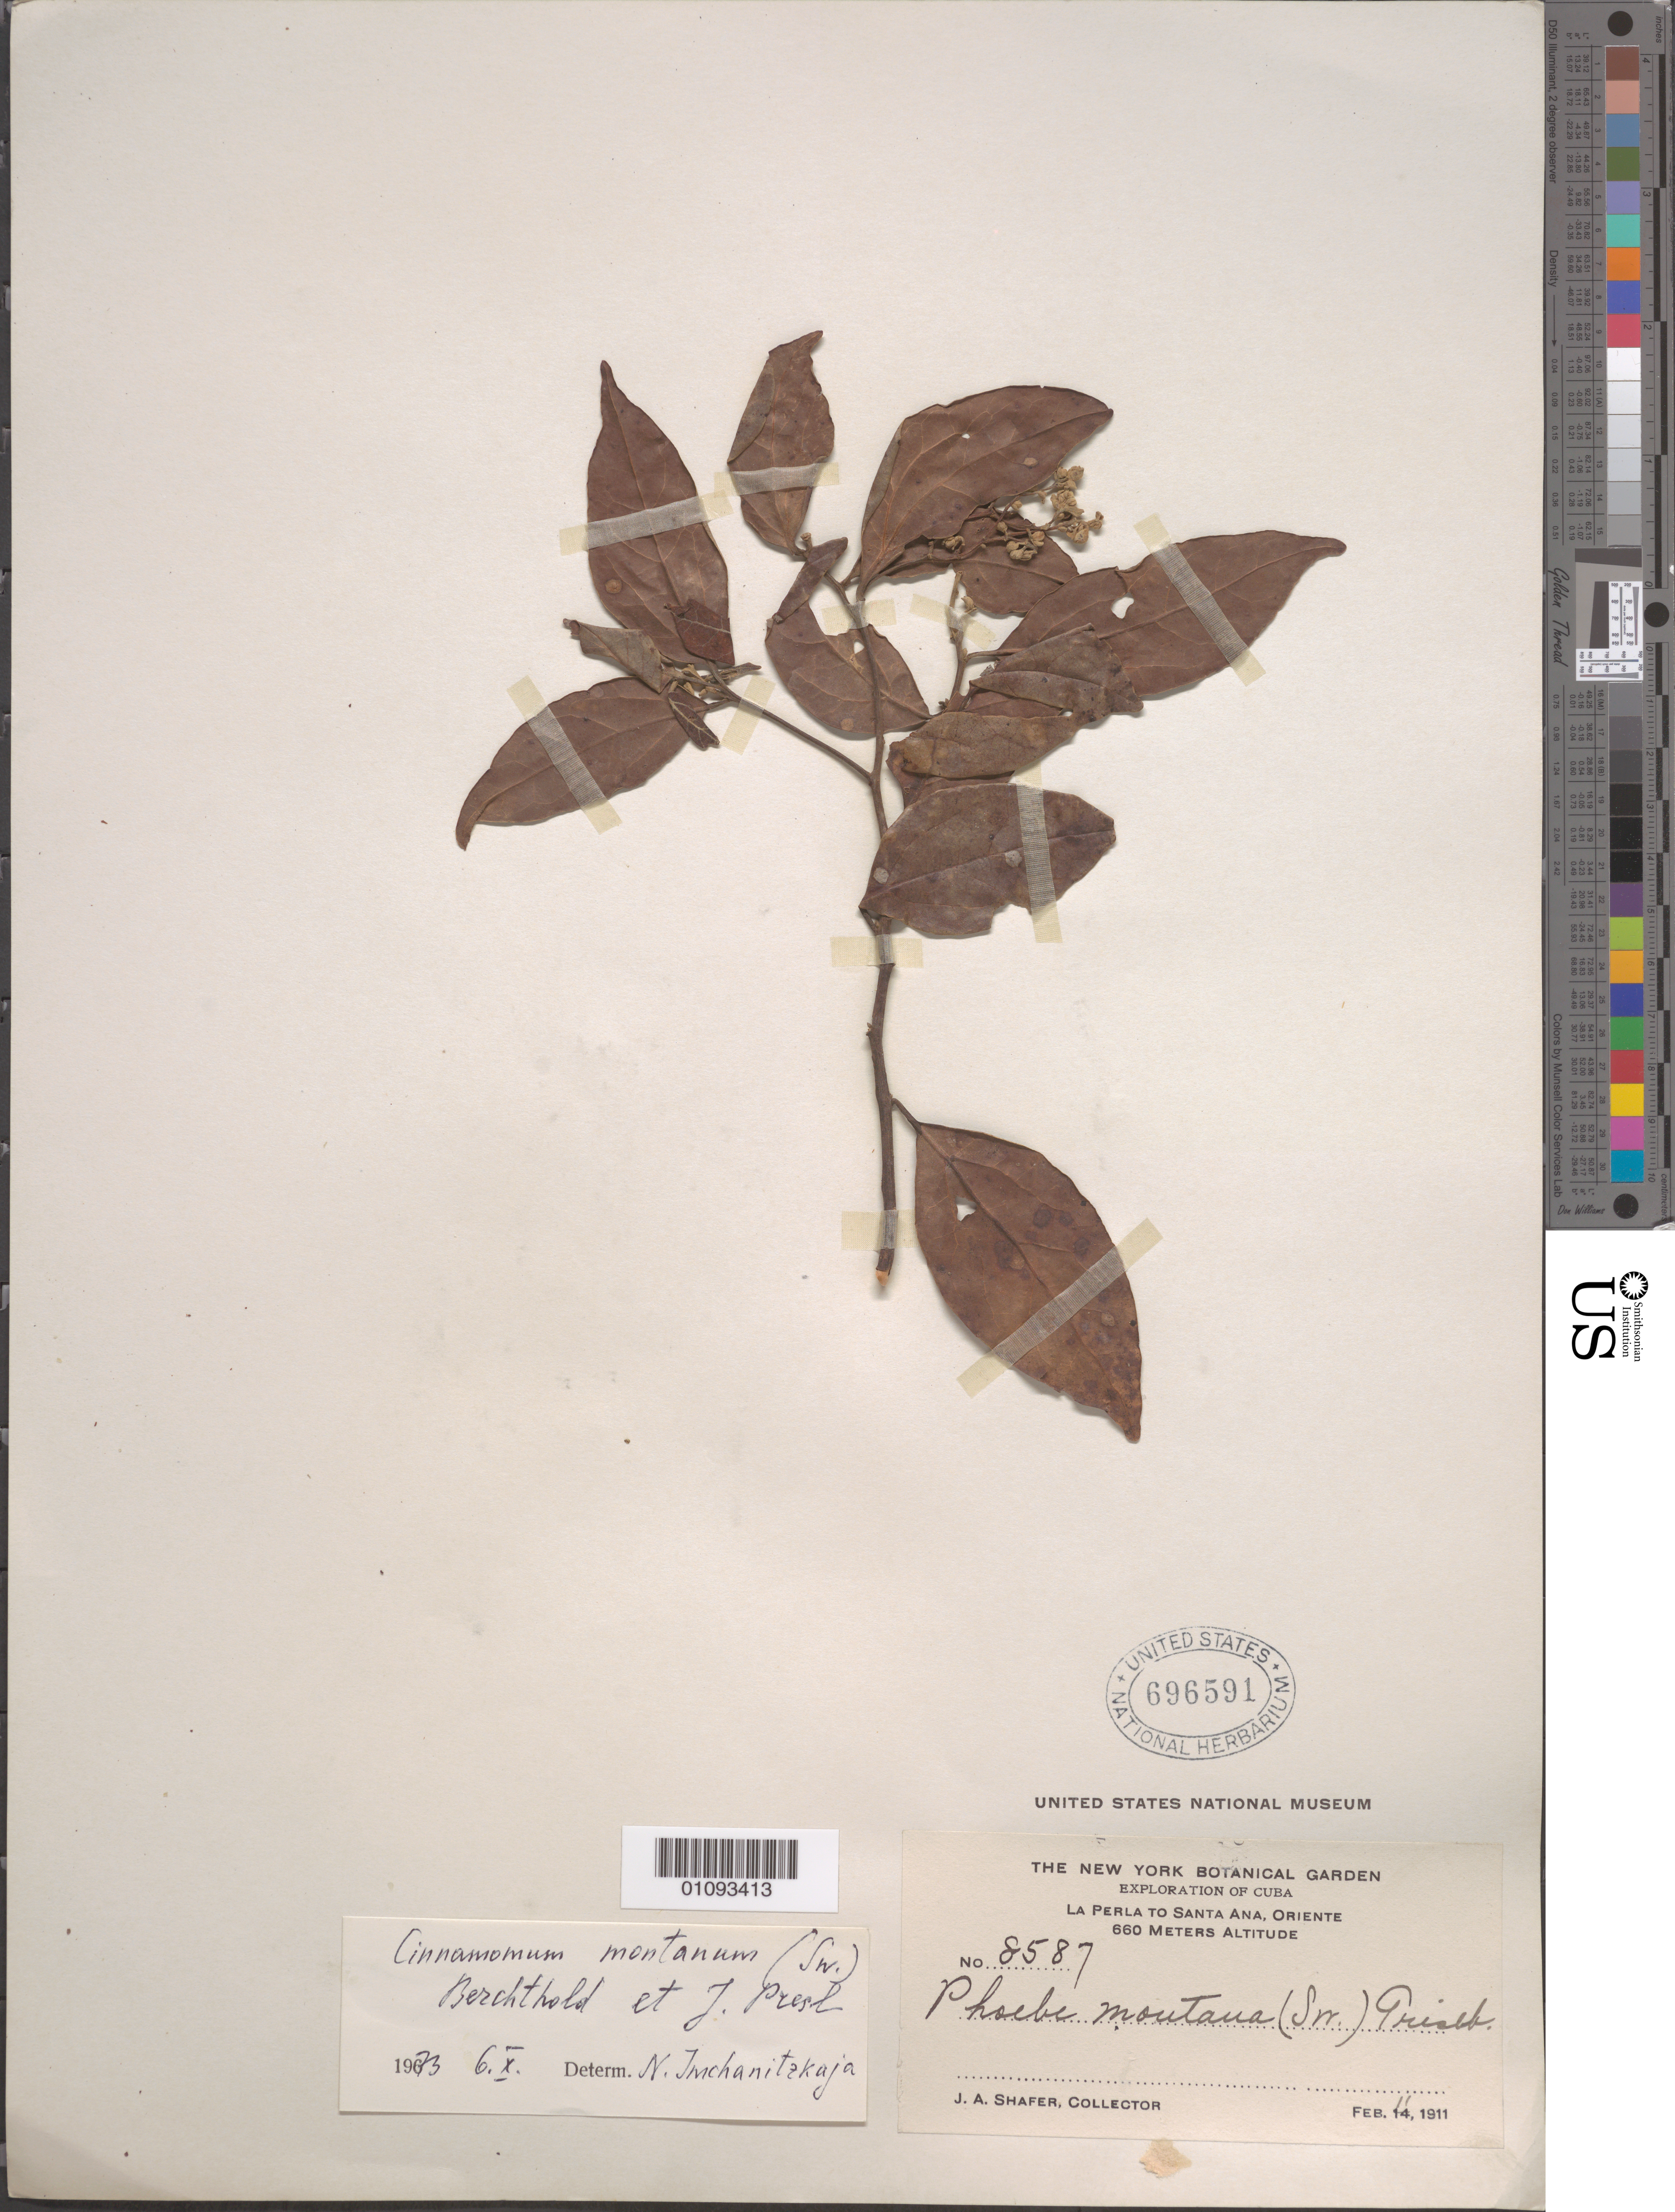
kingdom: Plantae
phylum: Tracheophyta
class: Magnoliopsida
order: Laurales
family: Lauraceae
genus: Cinnamomum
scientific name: Cinnamomum montanum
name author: (Sw.) J. Presl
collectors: J. A. Shafer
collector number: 8587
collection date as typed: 14 Feb 1911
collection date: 1911-02-14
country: Cuba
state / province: Oriente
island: Cuba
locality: La Perla to Santa Ana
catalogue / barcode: US 696591